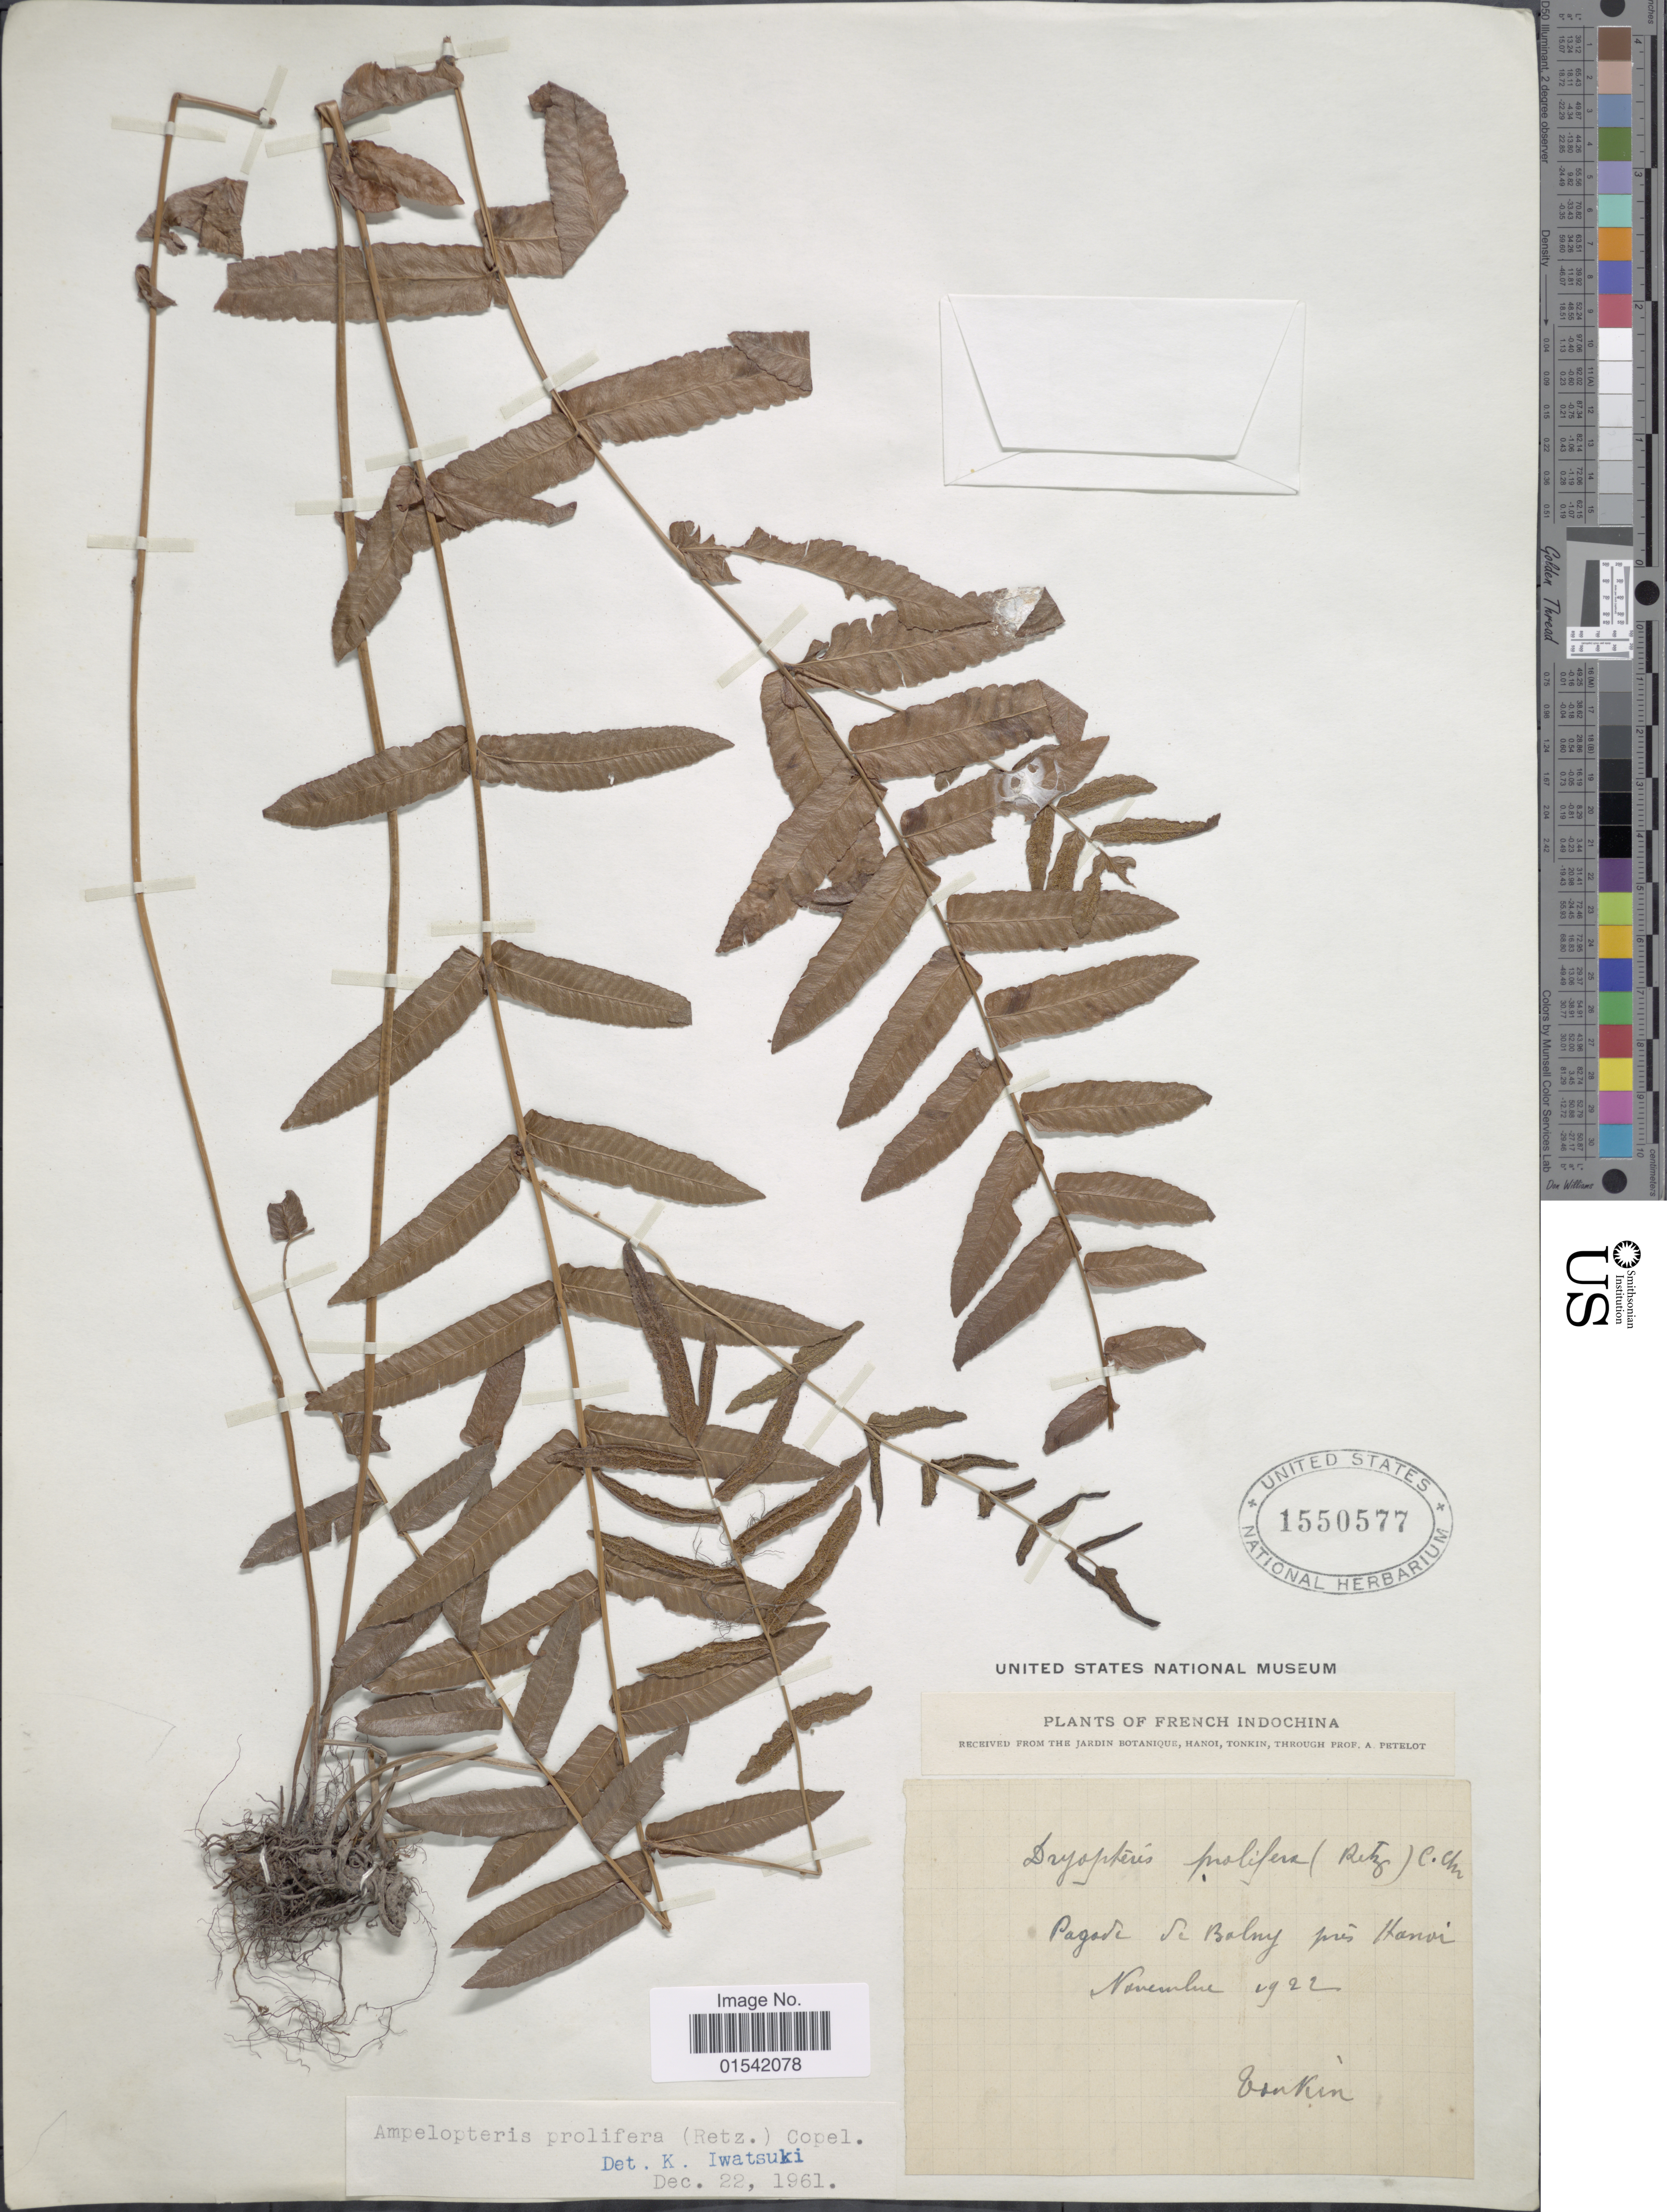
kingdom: Plantae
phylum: Tracheophyta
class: Polypodiopsida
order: Polypodiales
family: Thelypteridaceae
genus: Ampelopteris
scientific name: Ampelopteris prolifera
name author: (Retz.) Copel.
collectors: A. Petelot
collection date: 1922-11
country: Vietnam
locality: Tonkin. French Indochina, Pagade de Balny prés Hanoi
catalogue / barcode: US 1550577